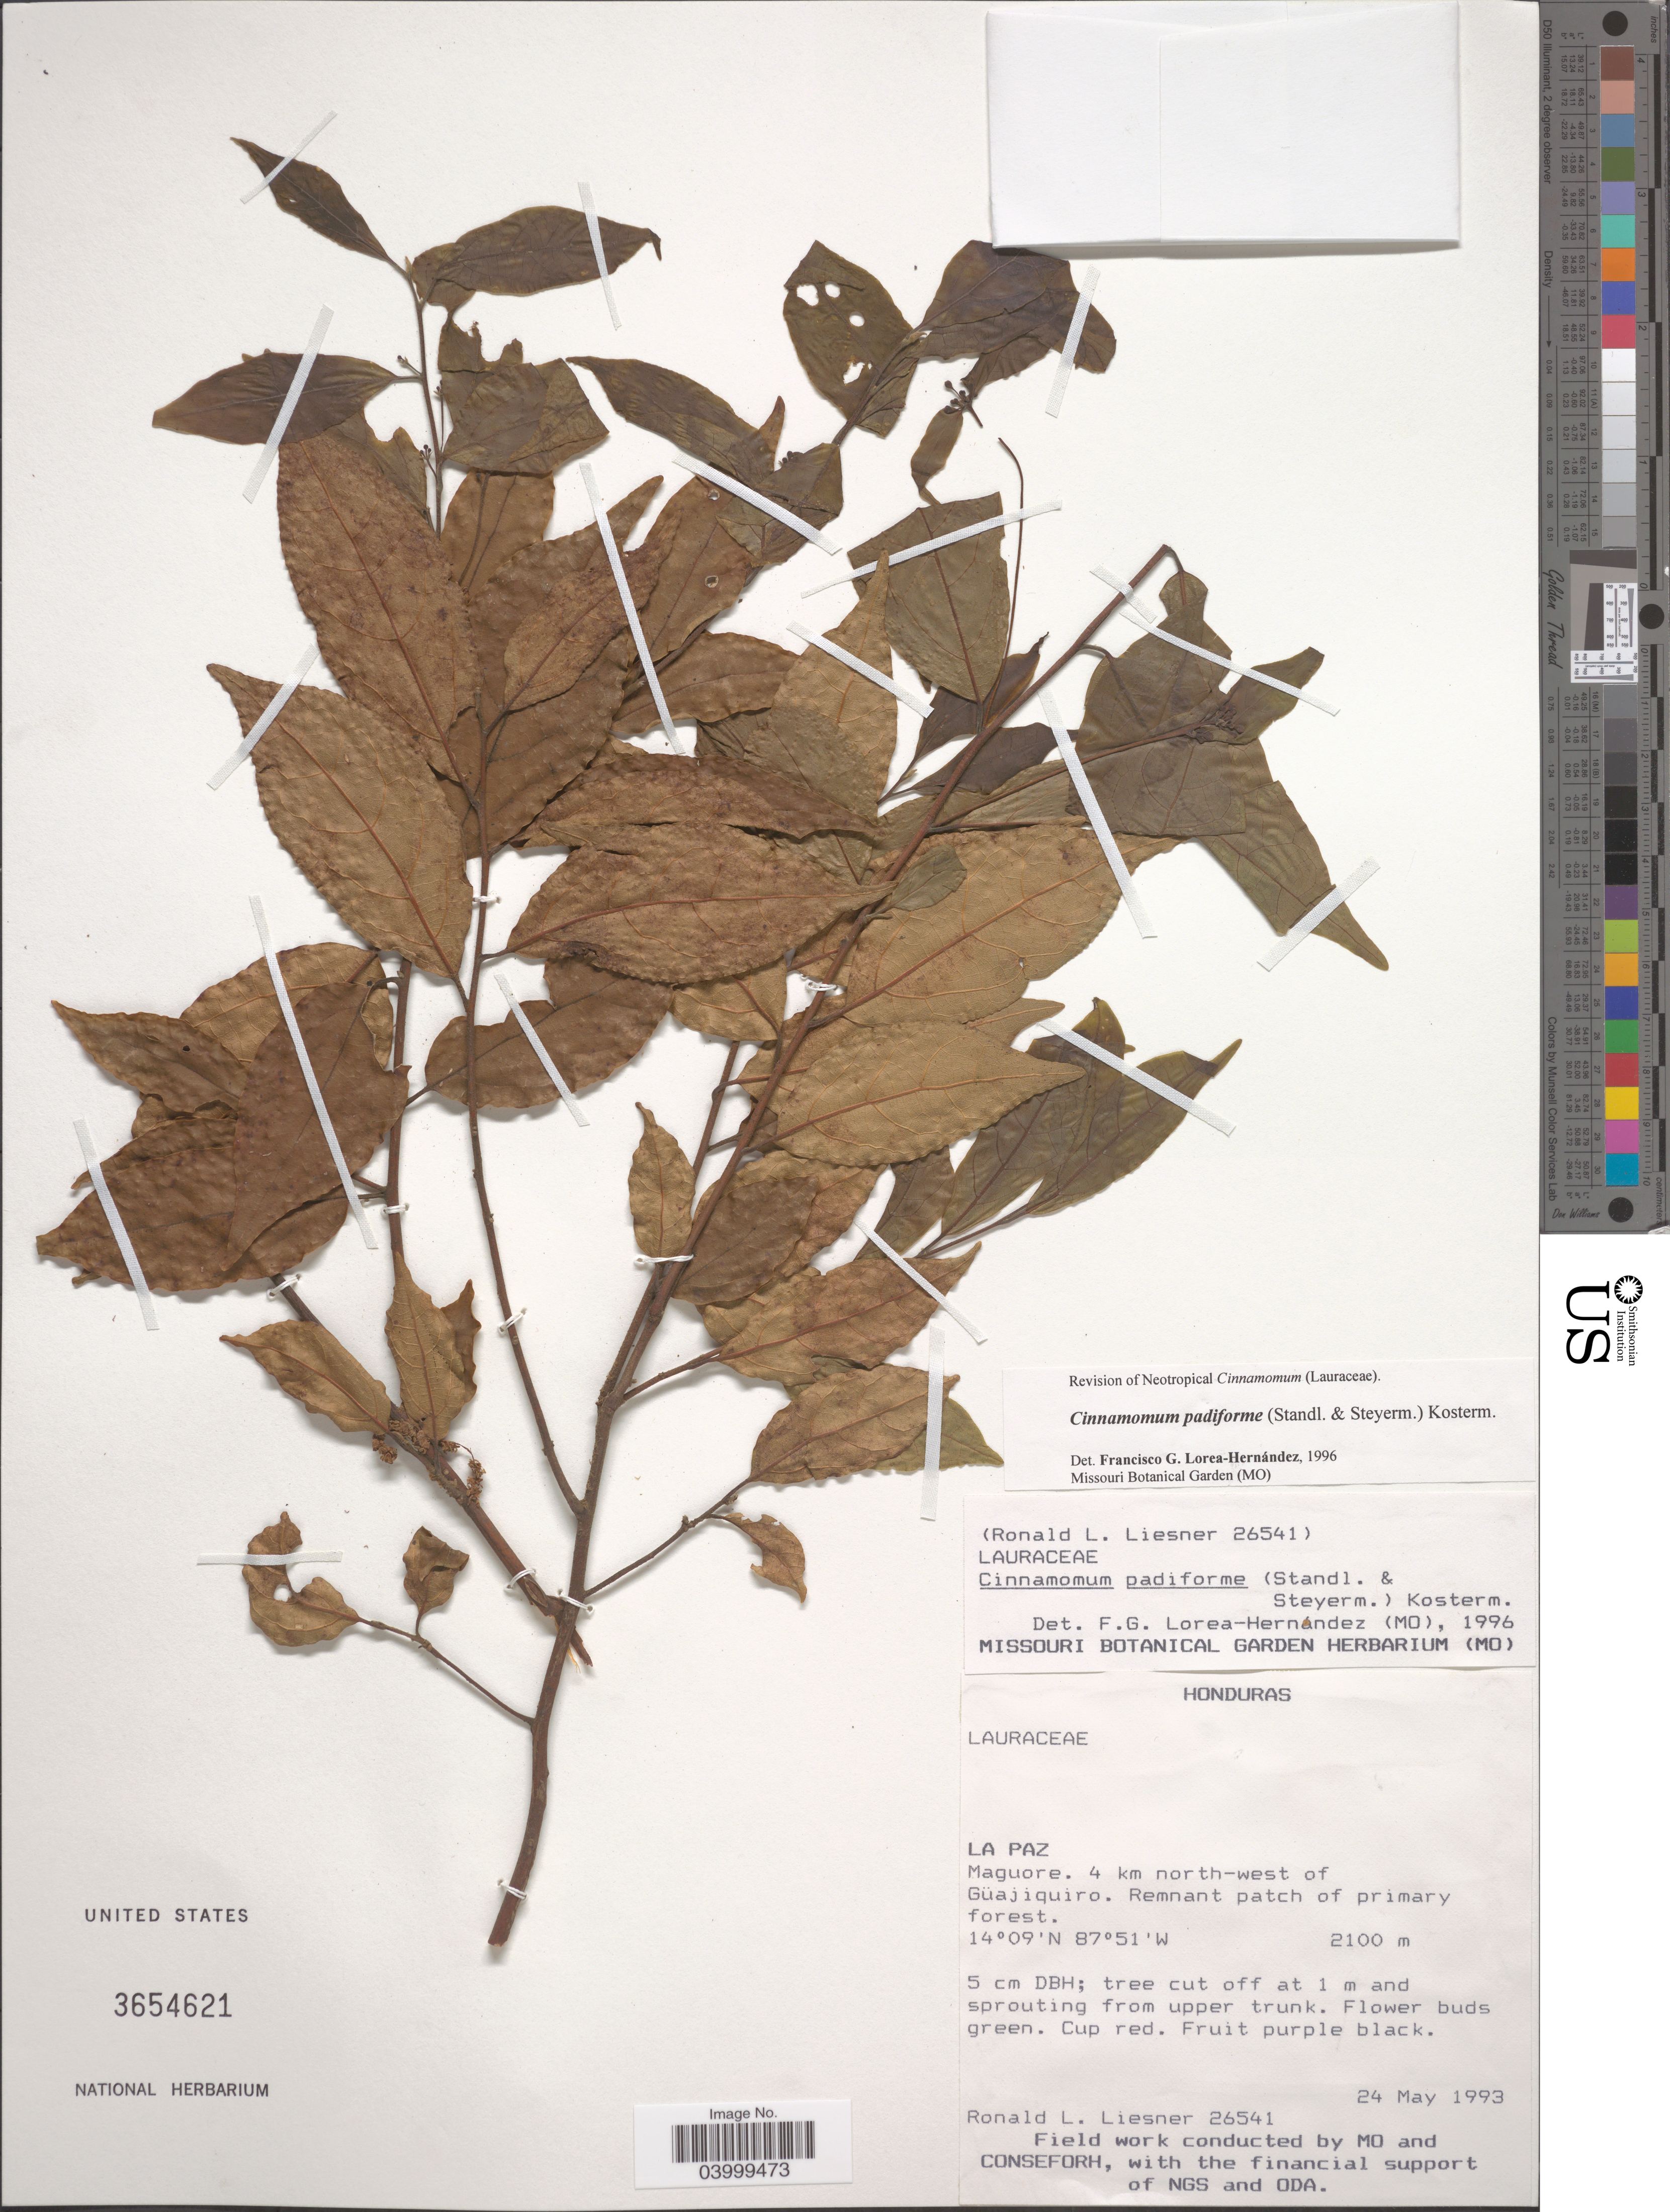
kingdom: Plantae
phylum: Tracheophyta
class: Magnoliopsida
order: Laurales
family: Lauraceae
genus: Cinnamomum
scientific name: Cinnamomum padiforme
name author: Standl. & Steyerm.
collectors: R. L. Liesner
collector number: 26541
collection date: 1993-05-24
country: Honduras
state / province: La Paz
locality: Maguore. 4 km north-west of Güajiquiro.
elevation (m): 2100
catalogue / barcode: US 3654621